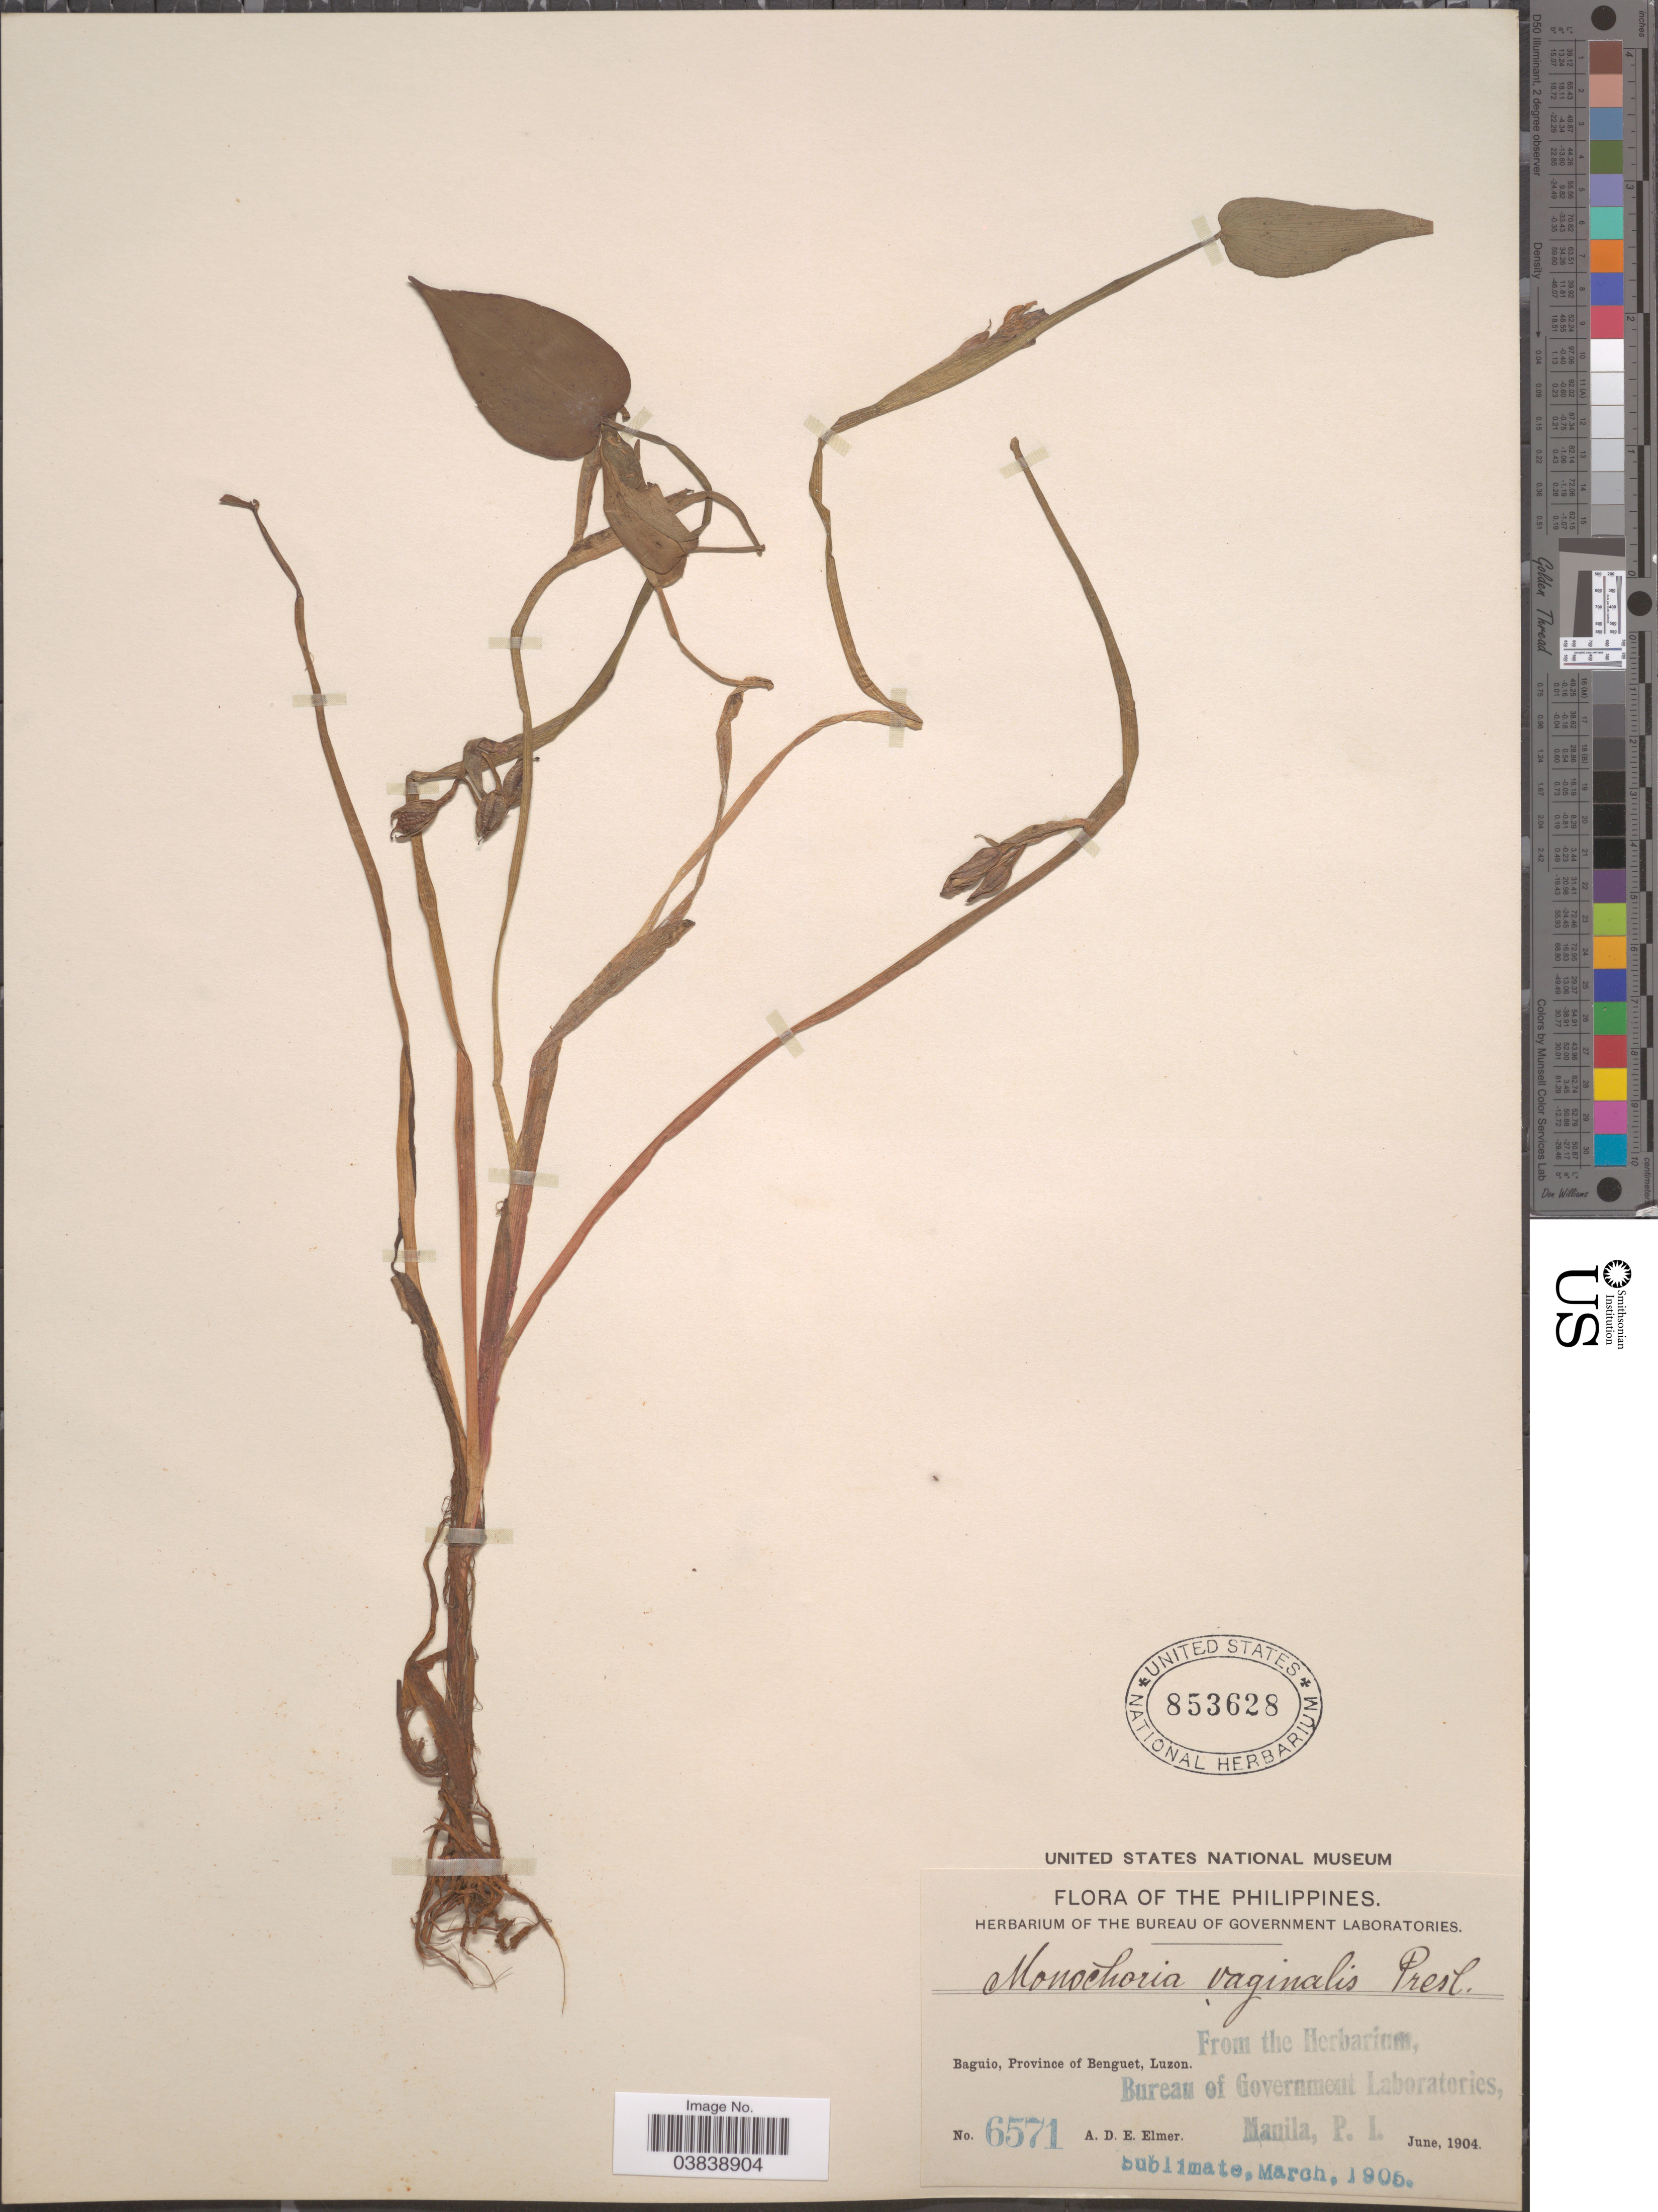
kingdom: Plantae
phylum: Tracheophyta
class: Liliopsida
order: Commelinales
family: Pontederiaceae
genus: Monochoria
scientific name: Monochoria vaginalis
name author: (Burm. f.) C. Presl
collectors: A. D. E. Elmer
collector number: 6571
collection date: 1904-06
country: Philippines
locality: Baguio, Province of Benguet, Luzon.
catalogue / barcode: US 853628